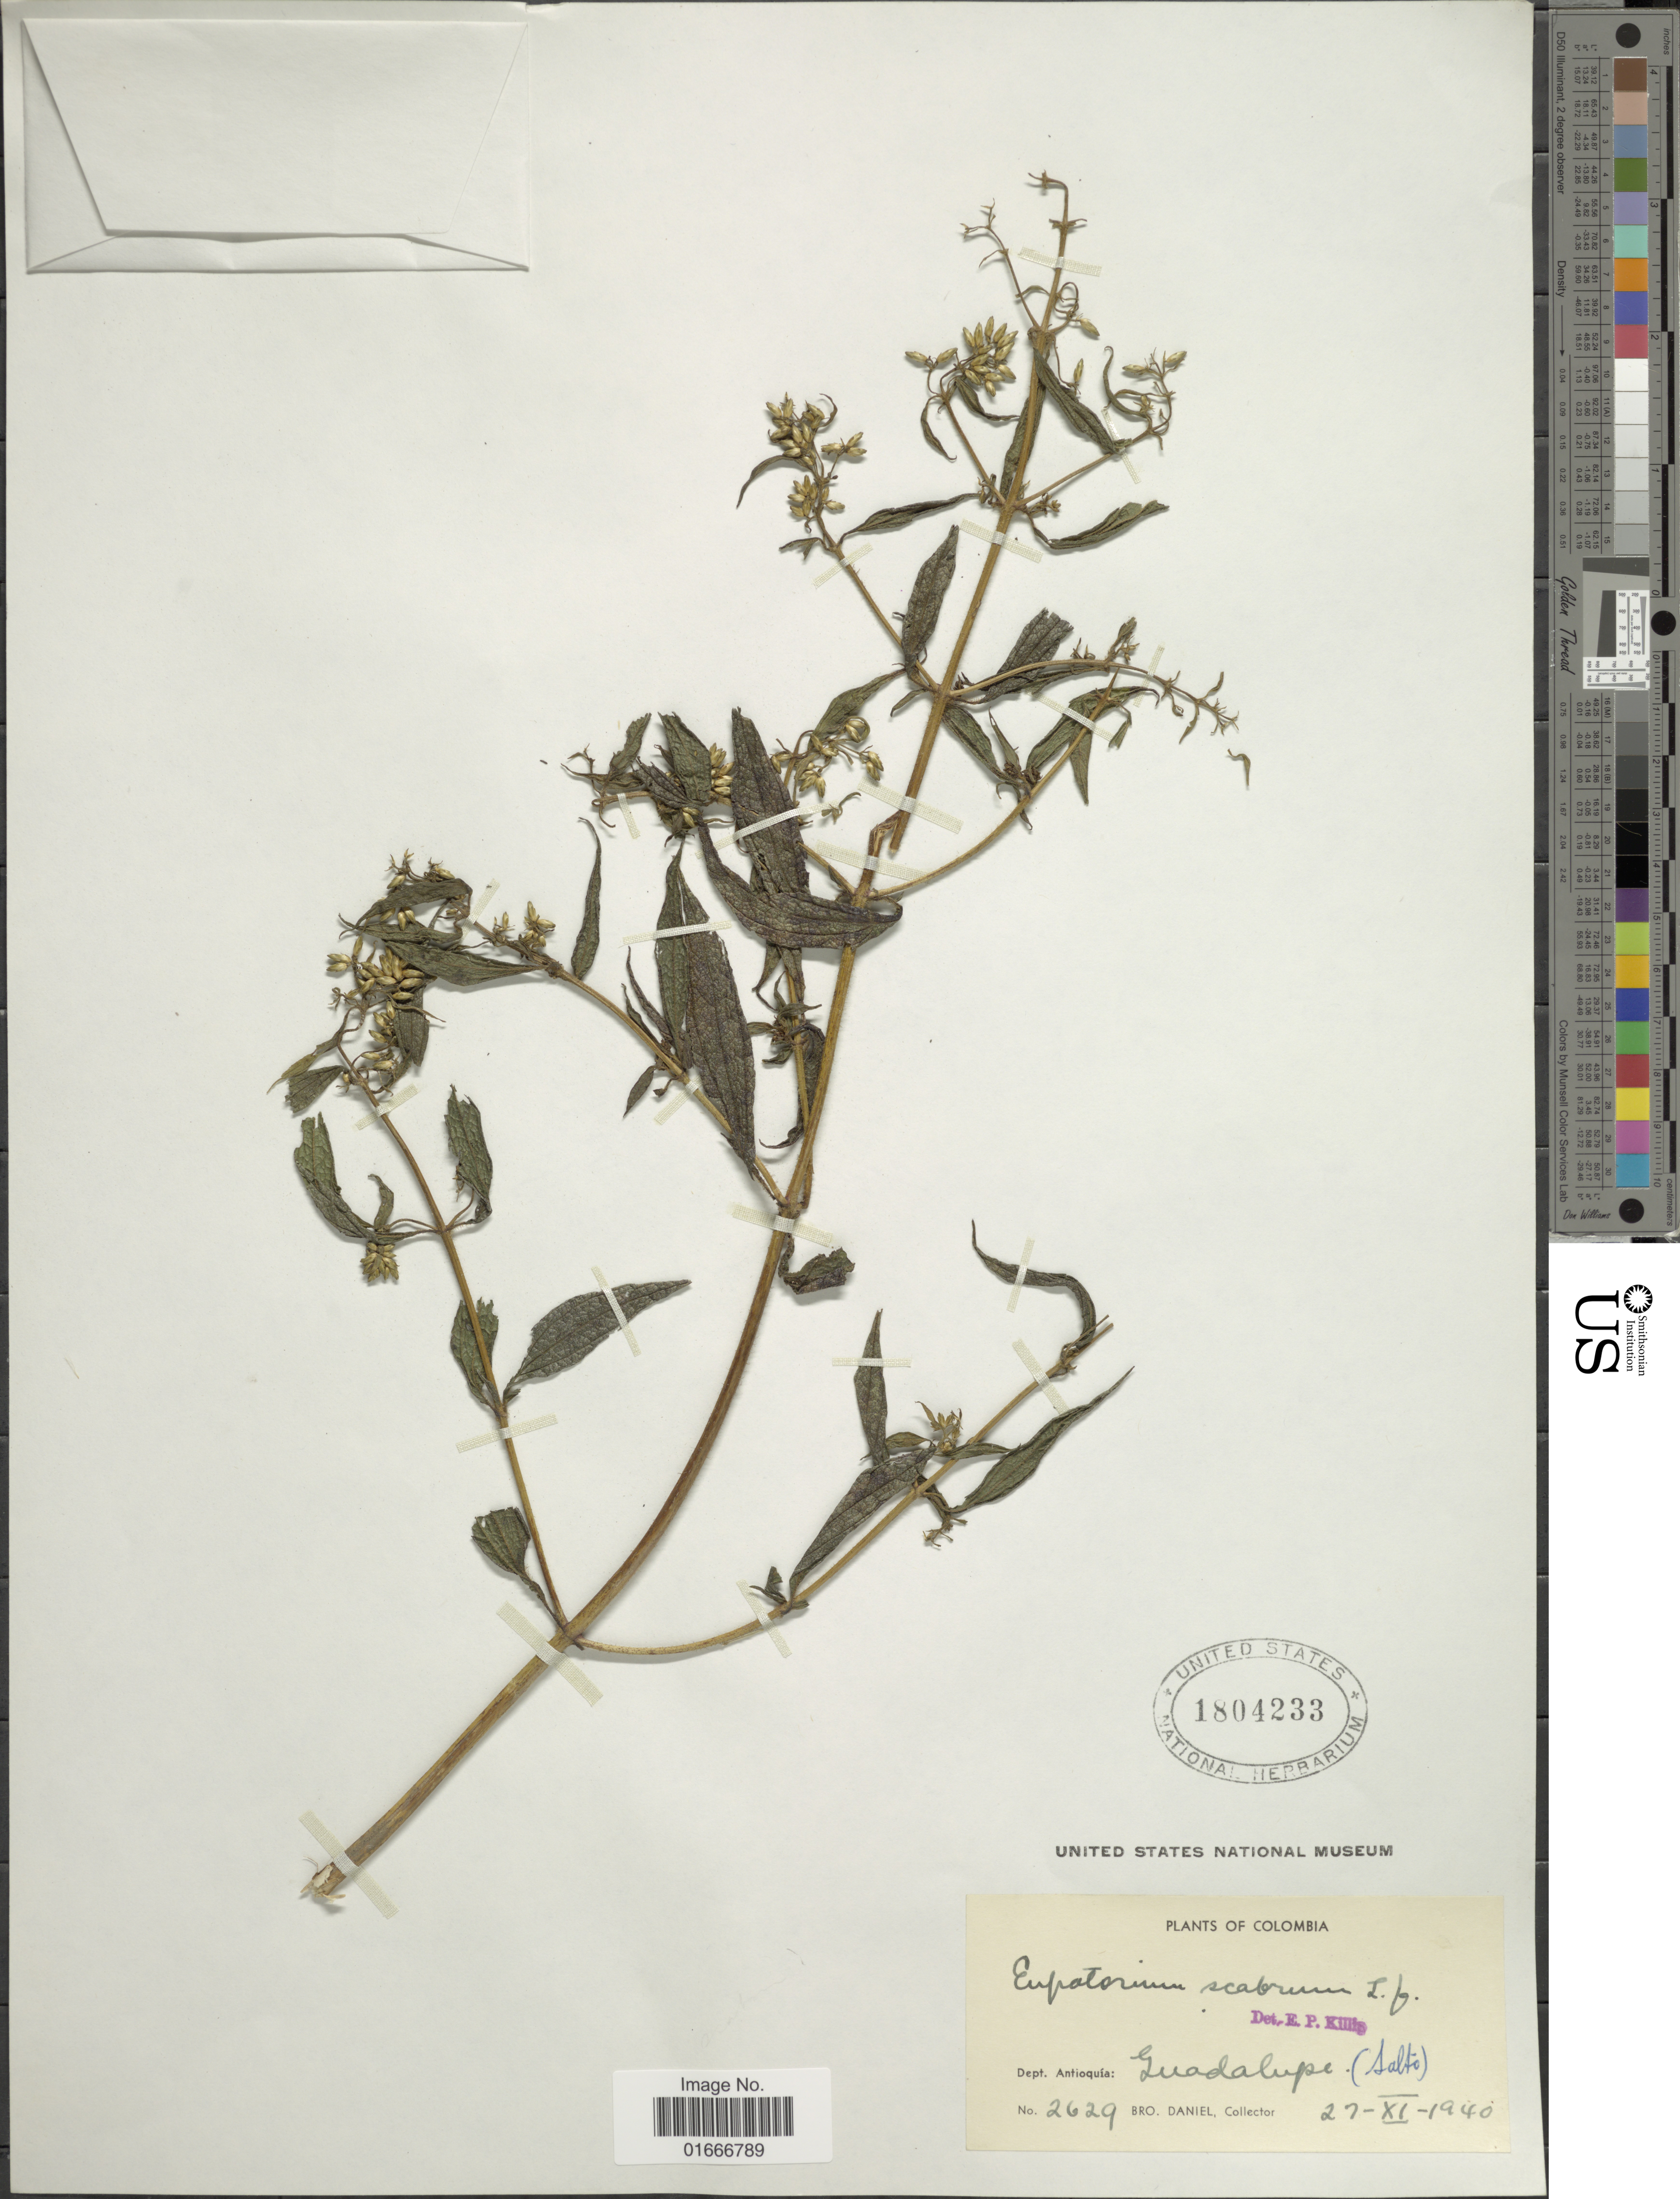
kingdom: Plantae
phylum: Tracheophyta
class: Magnoliopsida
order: Asterales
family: Asteraceae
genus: Chromolaena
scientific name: Chromolaena scabra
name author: (L. f.) R.M. King & H. Rob.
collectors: Bro. Daniel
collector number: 2629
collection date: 1940-11-27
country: Colombia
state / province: Antioquia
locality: Colombia. Dept. Antioquia: Guadelupe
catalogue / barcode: US 1804233